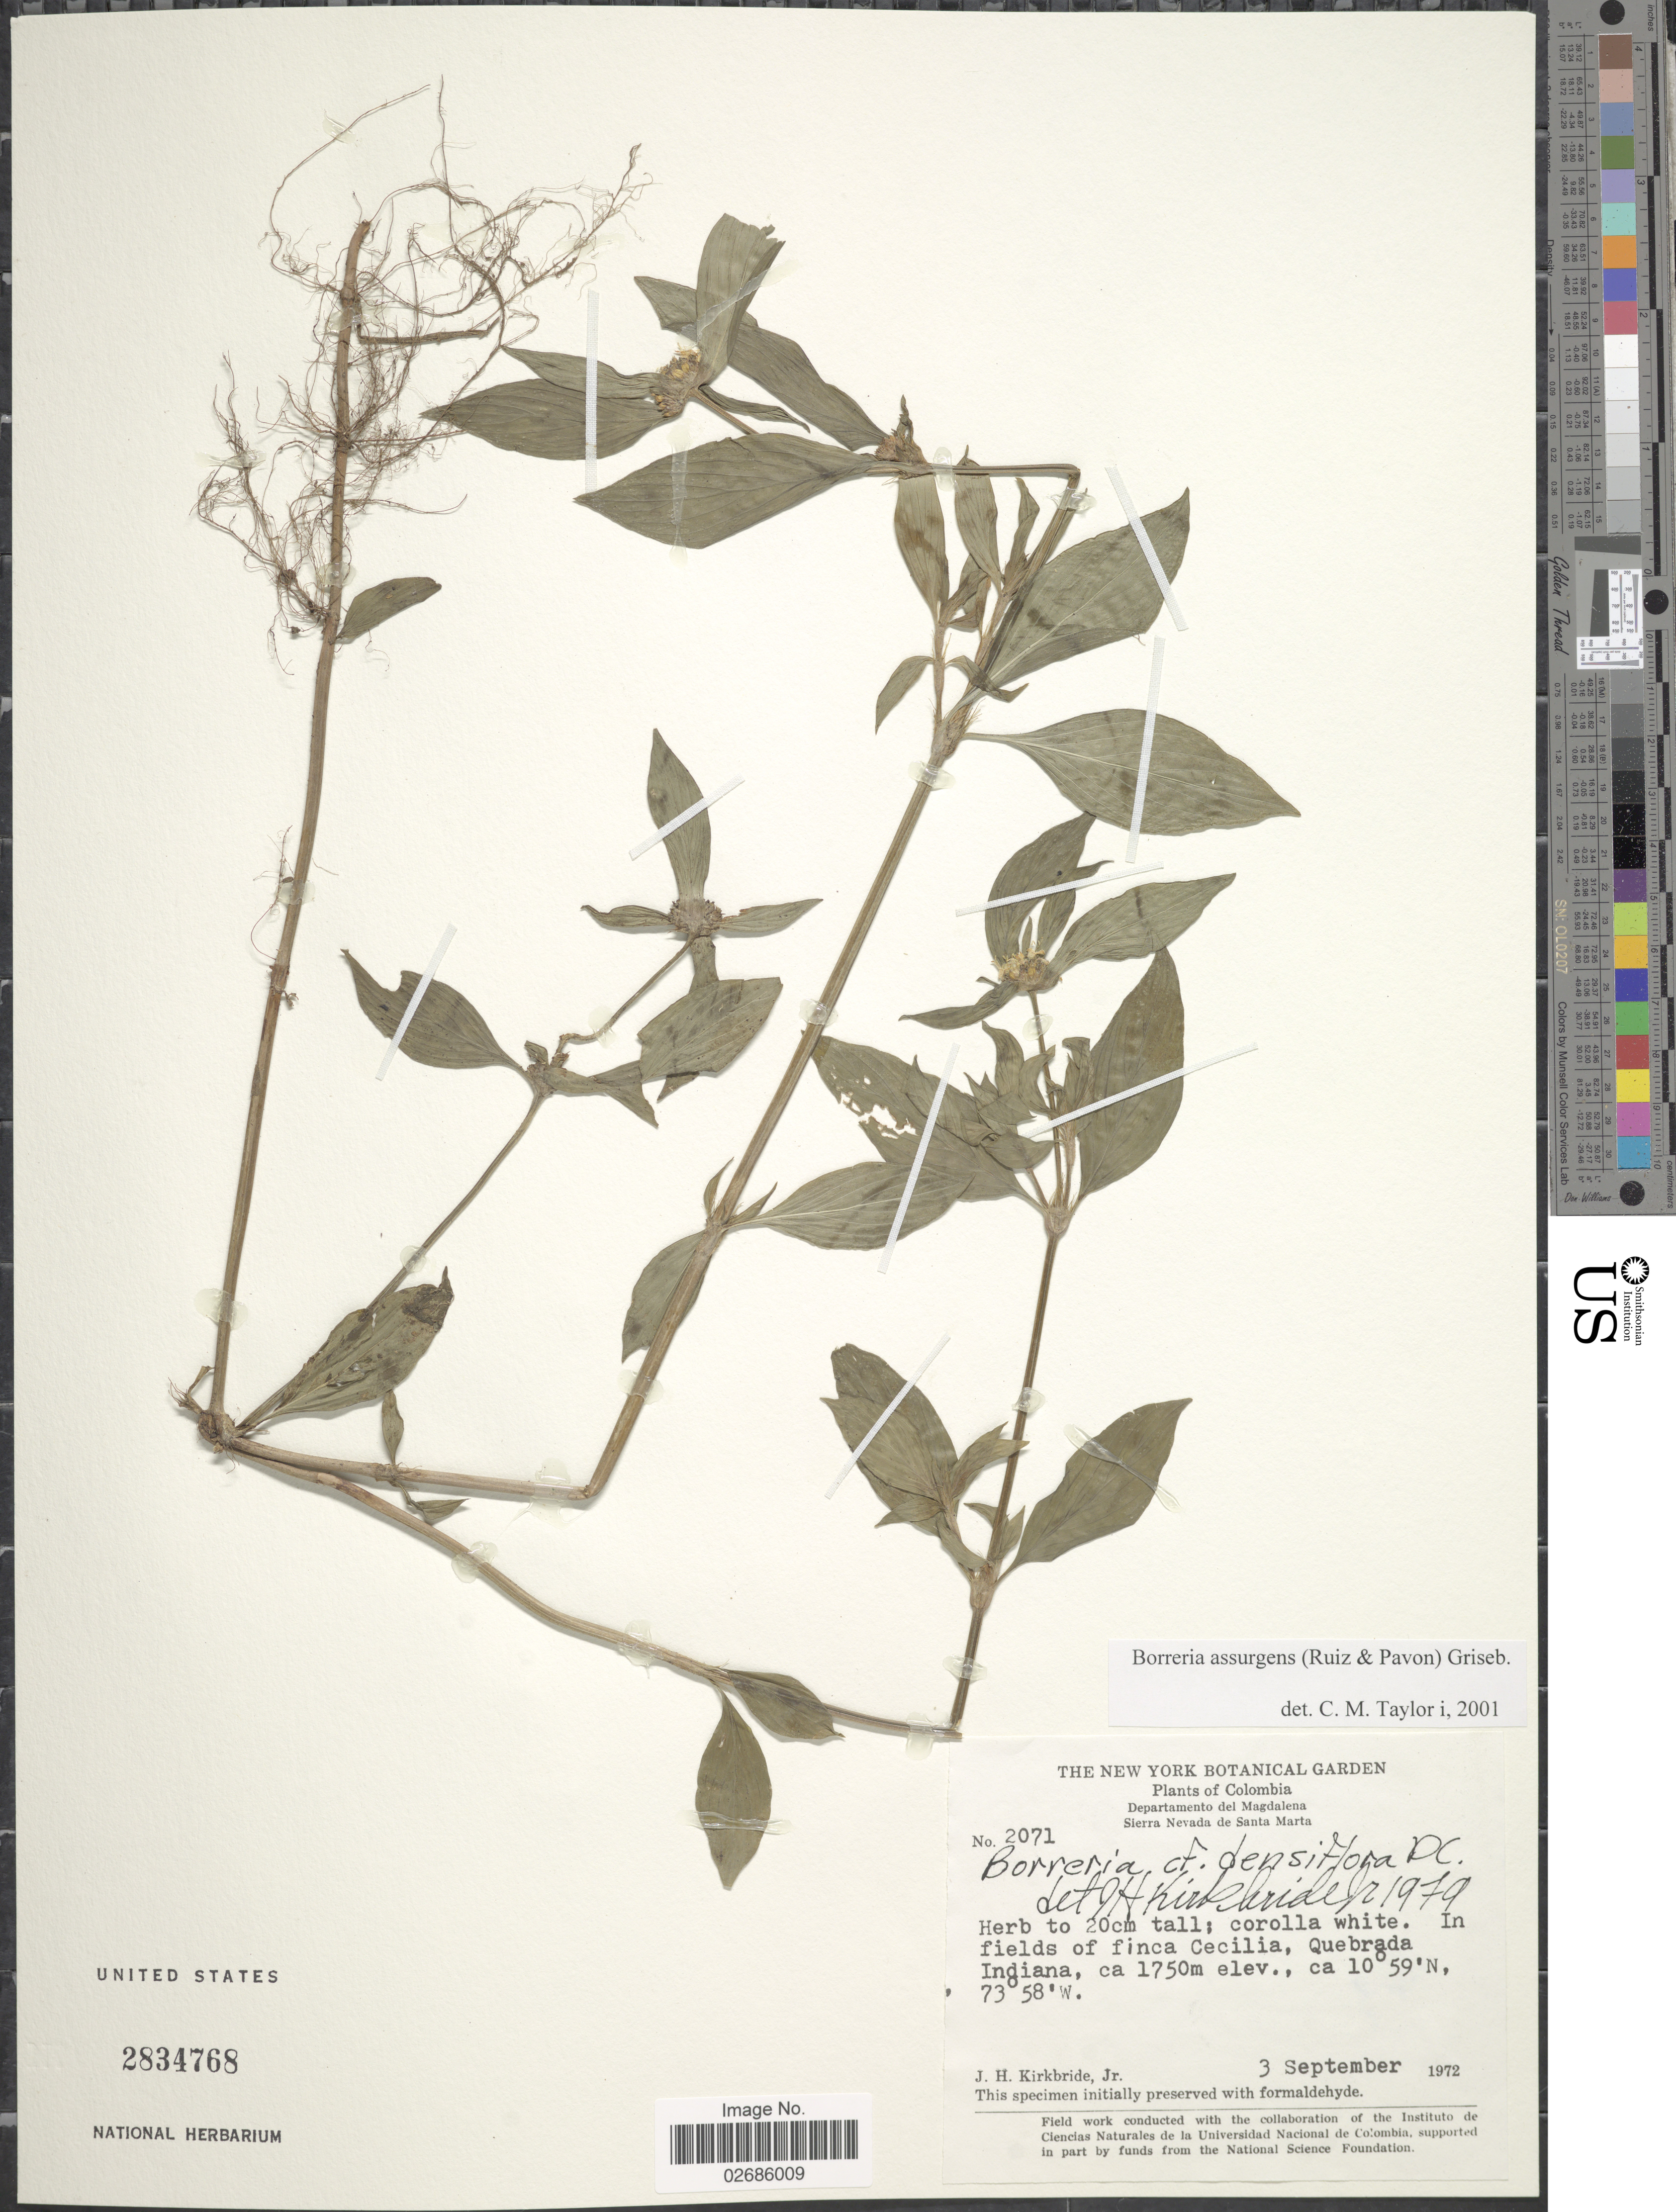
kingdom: Plantae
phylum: Tracheophyta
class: Magnoliopsida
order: Gentianales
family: Rubiaceae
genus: Borreria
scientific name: Borreria assurgens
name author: (Ruiz & Pav.) Griseb.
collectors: J. H. Kirkbride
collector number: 2071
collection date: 1972-09-03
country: Colombia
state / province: Magdalena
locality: Departamento del Magdalena. Sierra Nevada de Santa Marta. In fields of finca Cecilia, Quebrada Indiana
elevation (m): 1750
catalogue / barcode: US 2834768